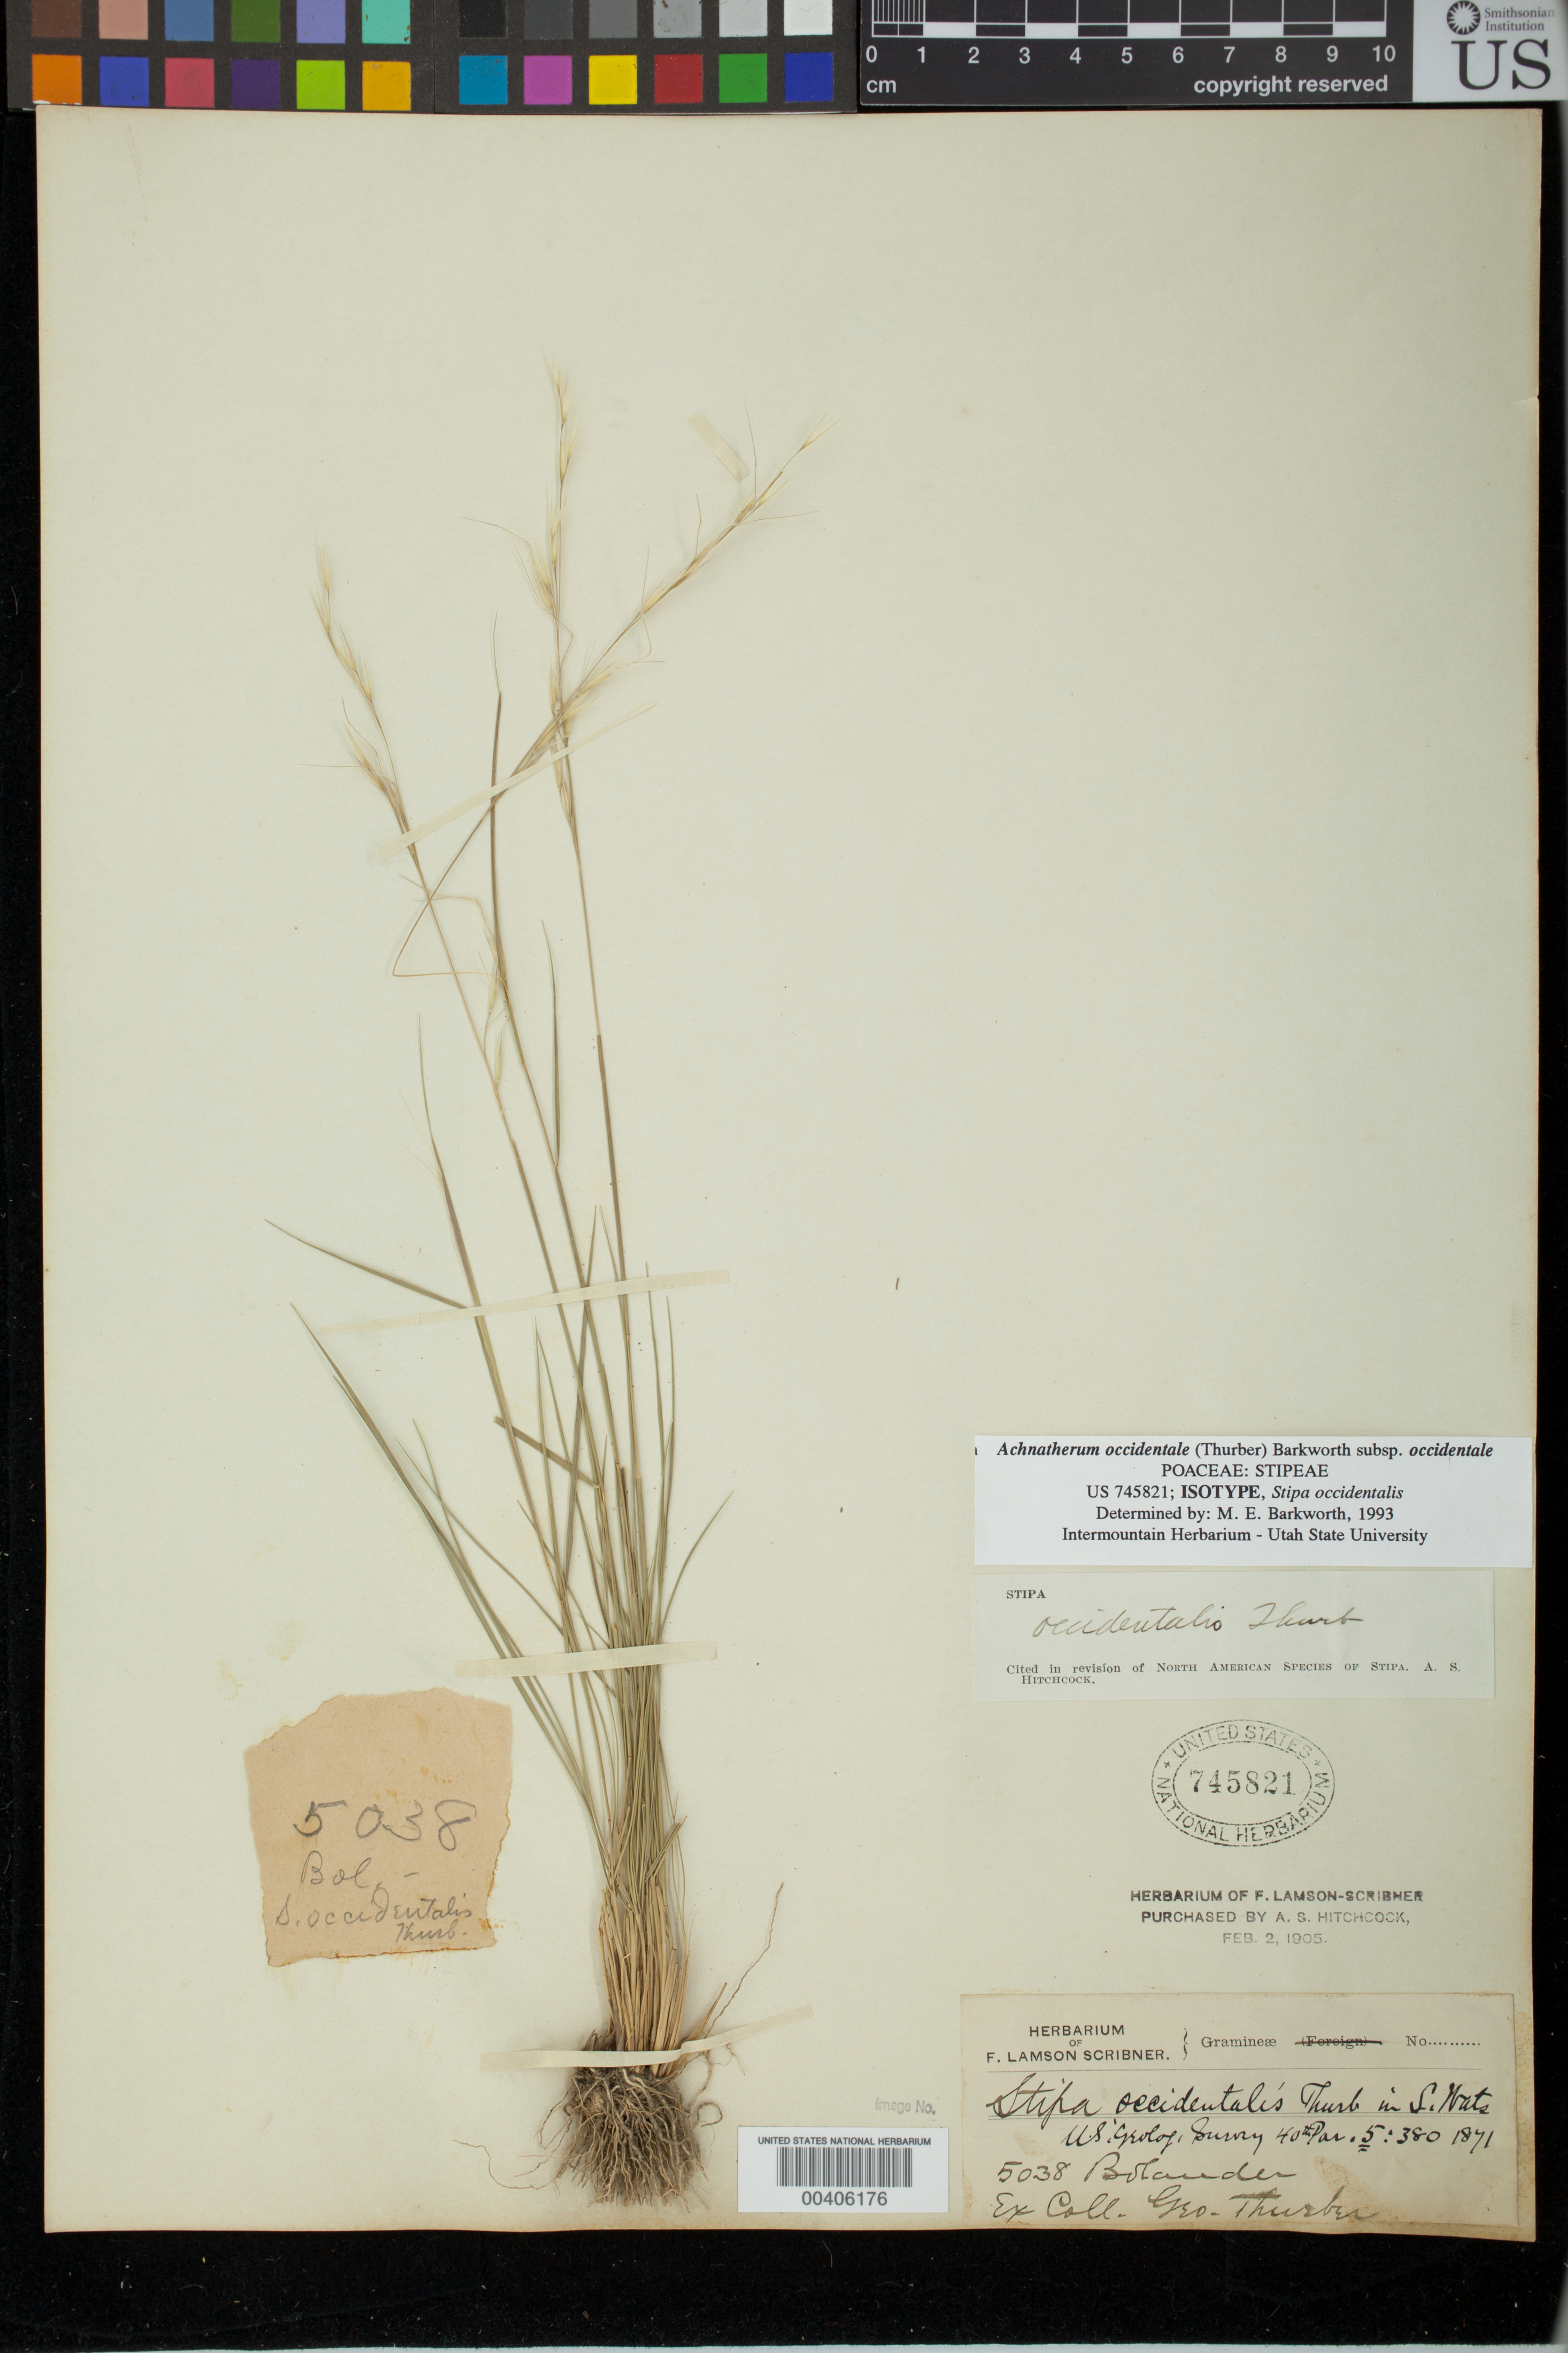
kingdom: Plantae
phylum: Tracheophyta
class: Liliopsida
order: Poales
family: Poaceae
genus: Stipa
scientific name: Stipa occidentalis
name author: Thurb. ex S. Watson in C. King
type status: Isotype; Isosyntype; Isolectotype; Syntype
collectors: H. Bolander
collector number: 5038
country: United States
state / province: California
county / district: Mariposa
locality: Yosemite National Park.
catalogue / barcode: US 745821